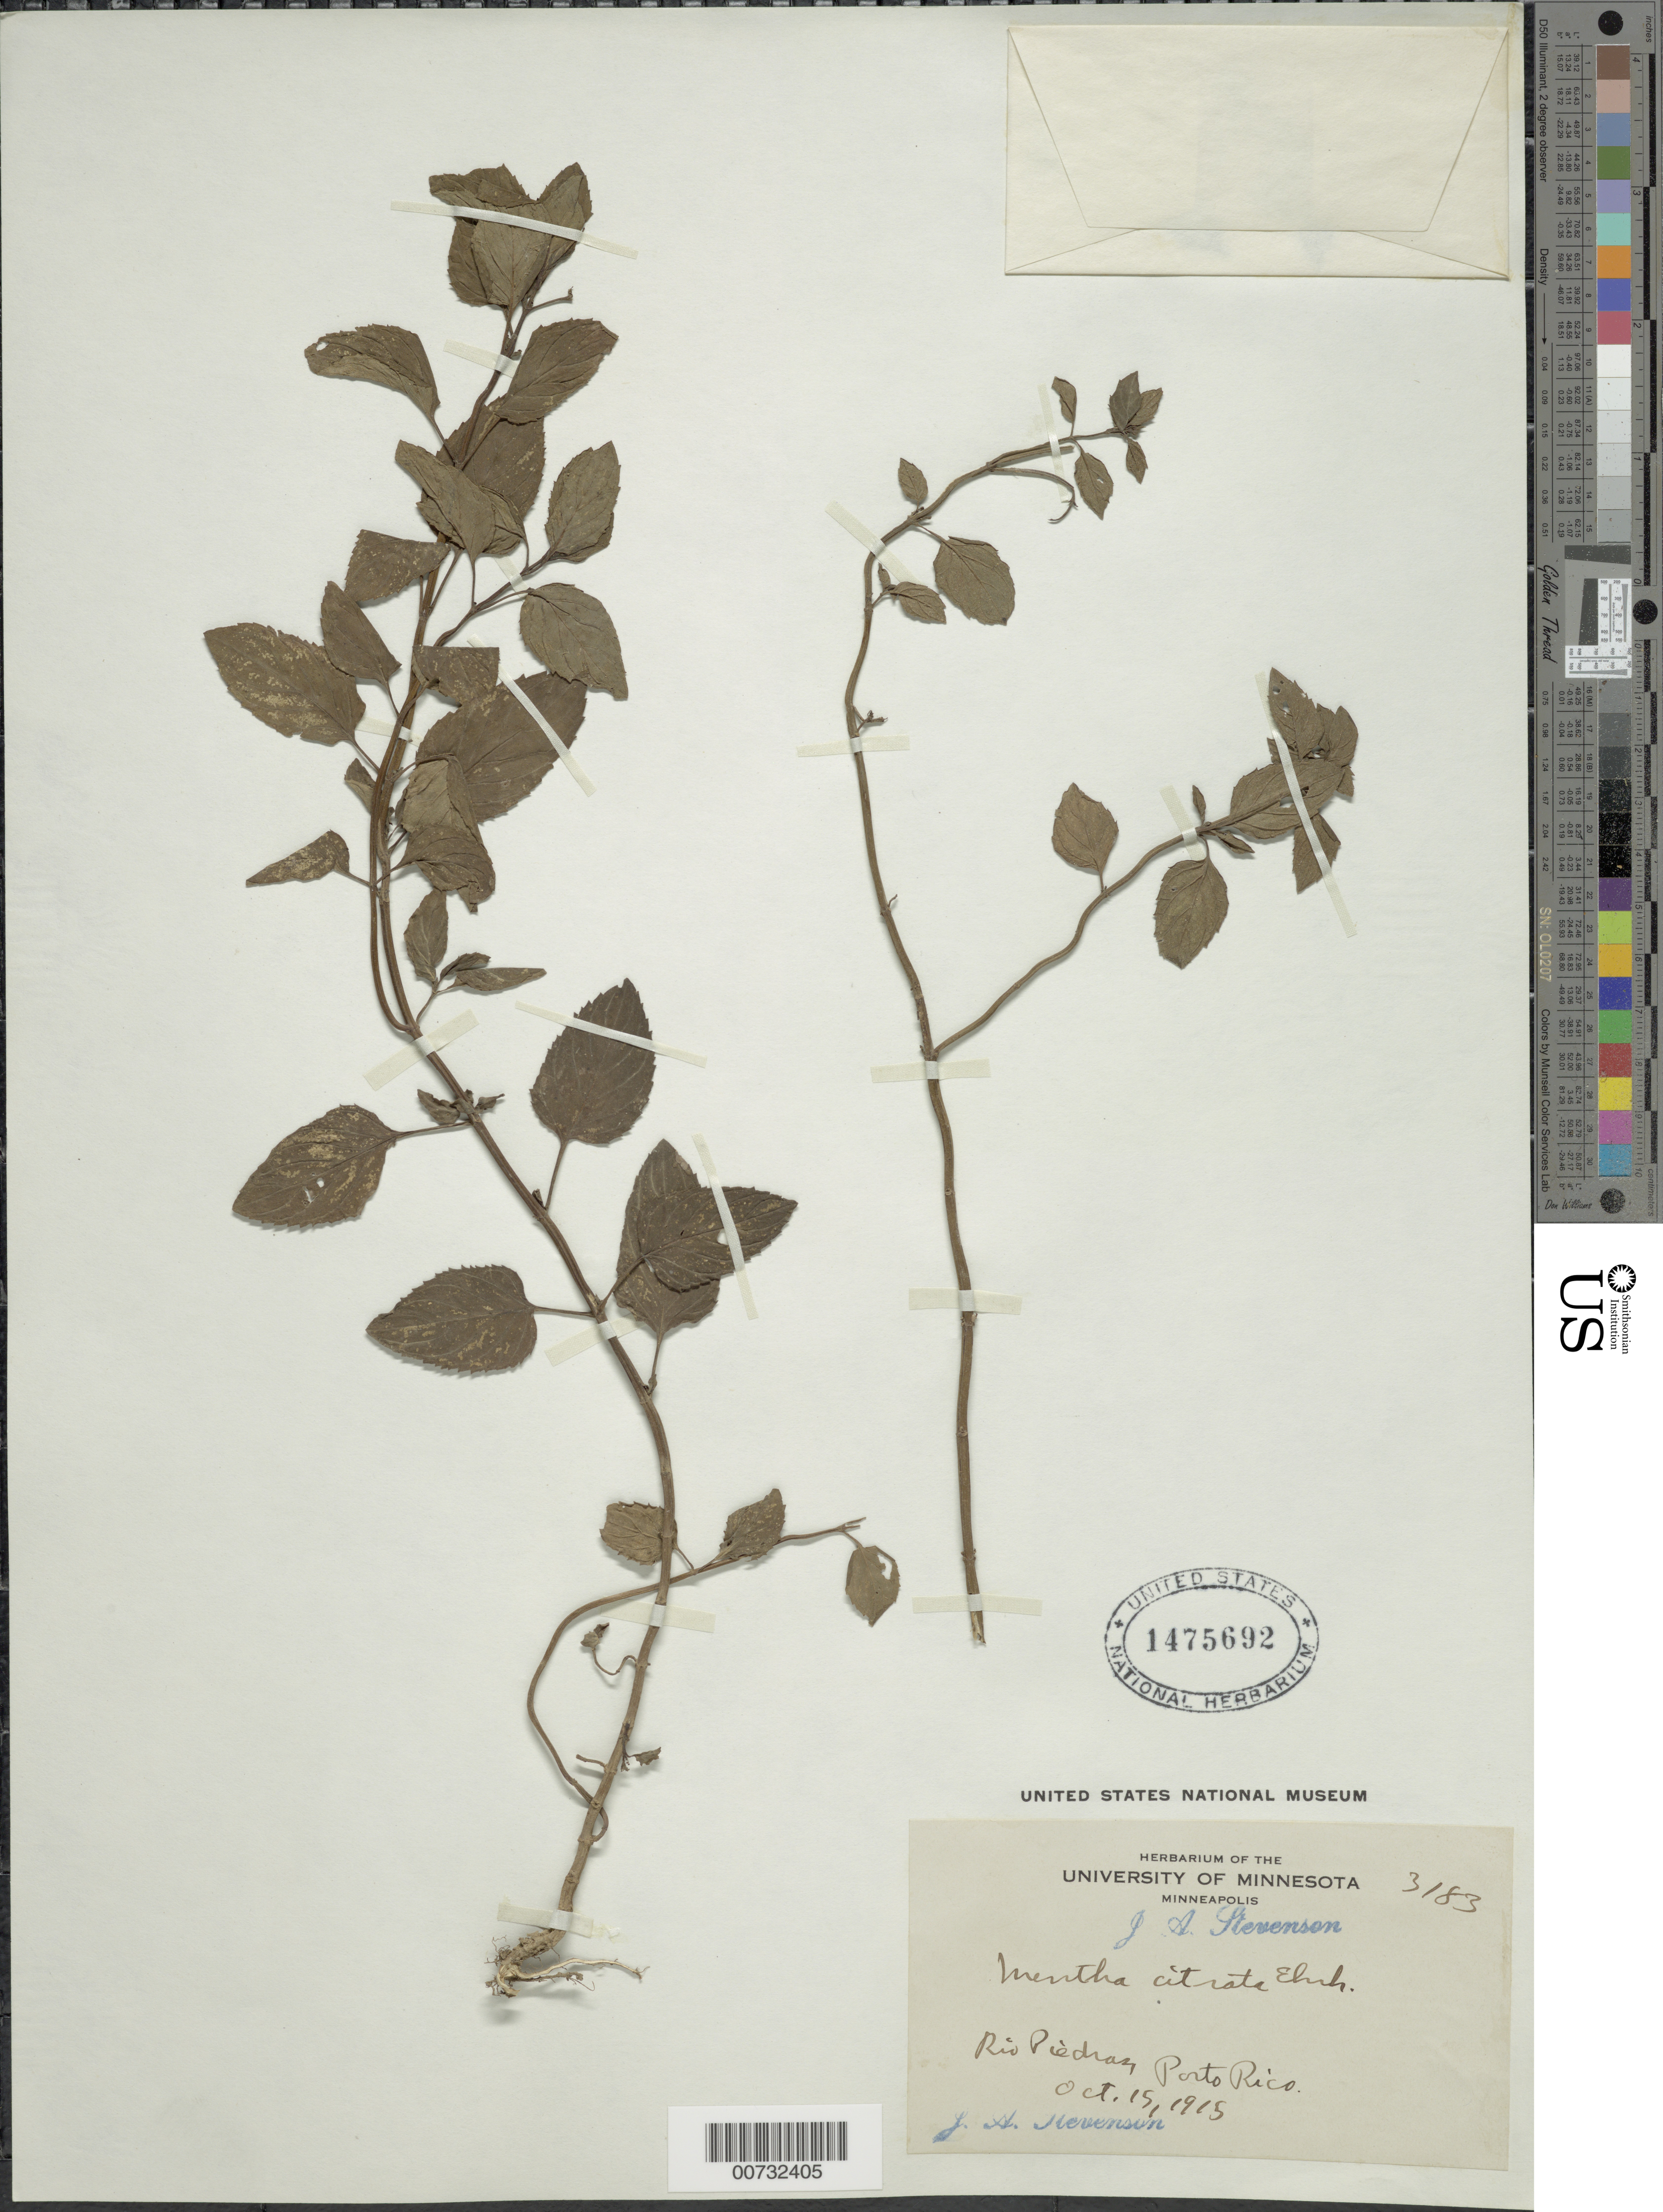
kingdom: Plantae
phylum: Tracheophyta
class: Magnoliopsida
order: Lamiales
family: Lamiaceae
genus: Mentha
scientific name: Mentha x piperita var. citrata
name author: (Ehrh.) Briq.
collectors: J. Stevenson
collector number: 3183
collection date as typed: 15 Oct 1915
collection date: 1915-10-15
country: Puerto Rico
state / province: San Juan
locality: Rio Piedras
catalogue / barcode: US 1475692